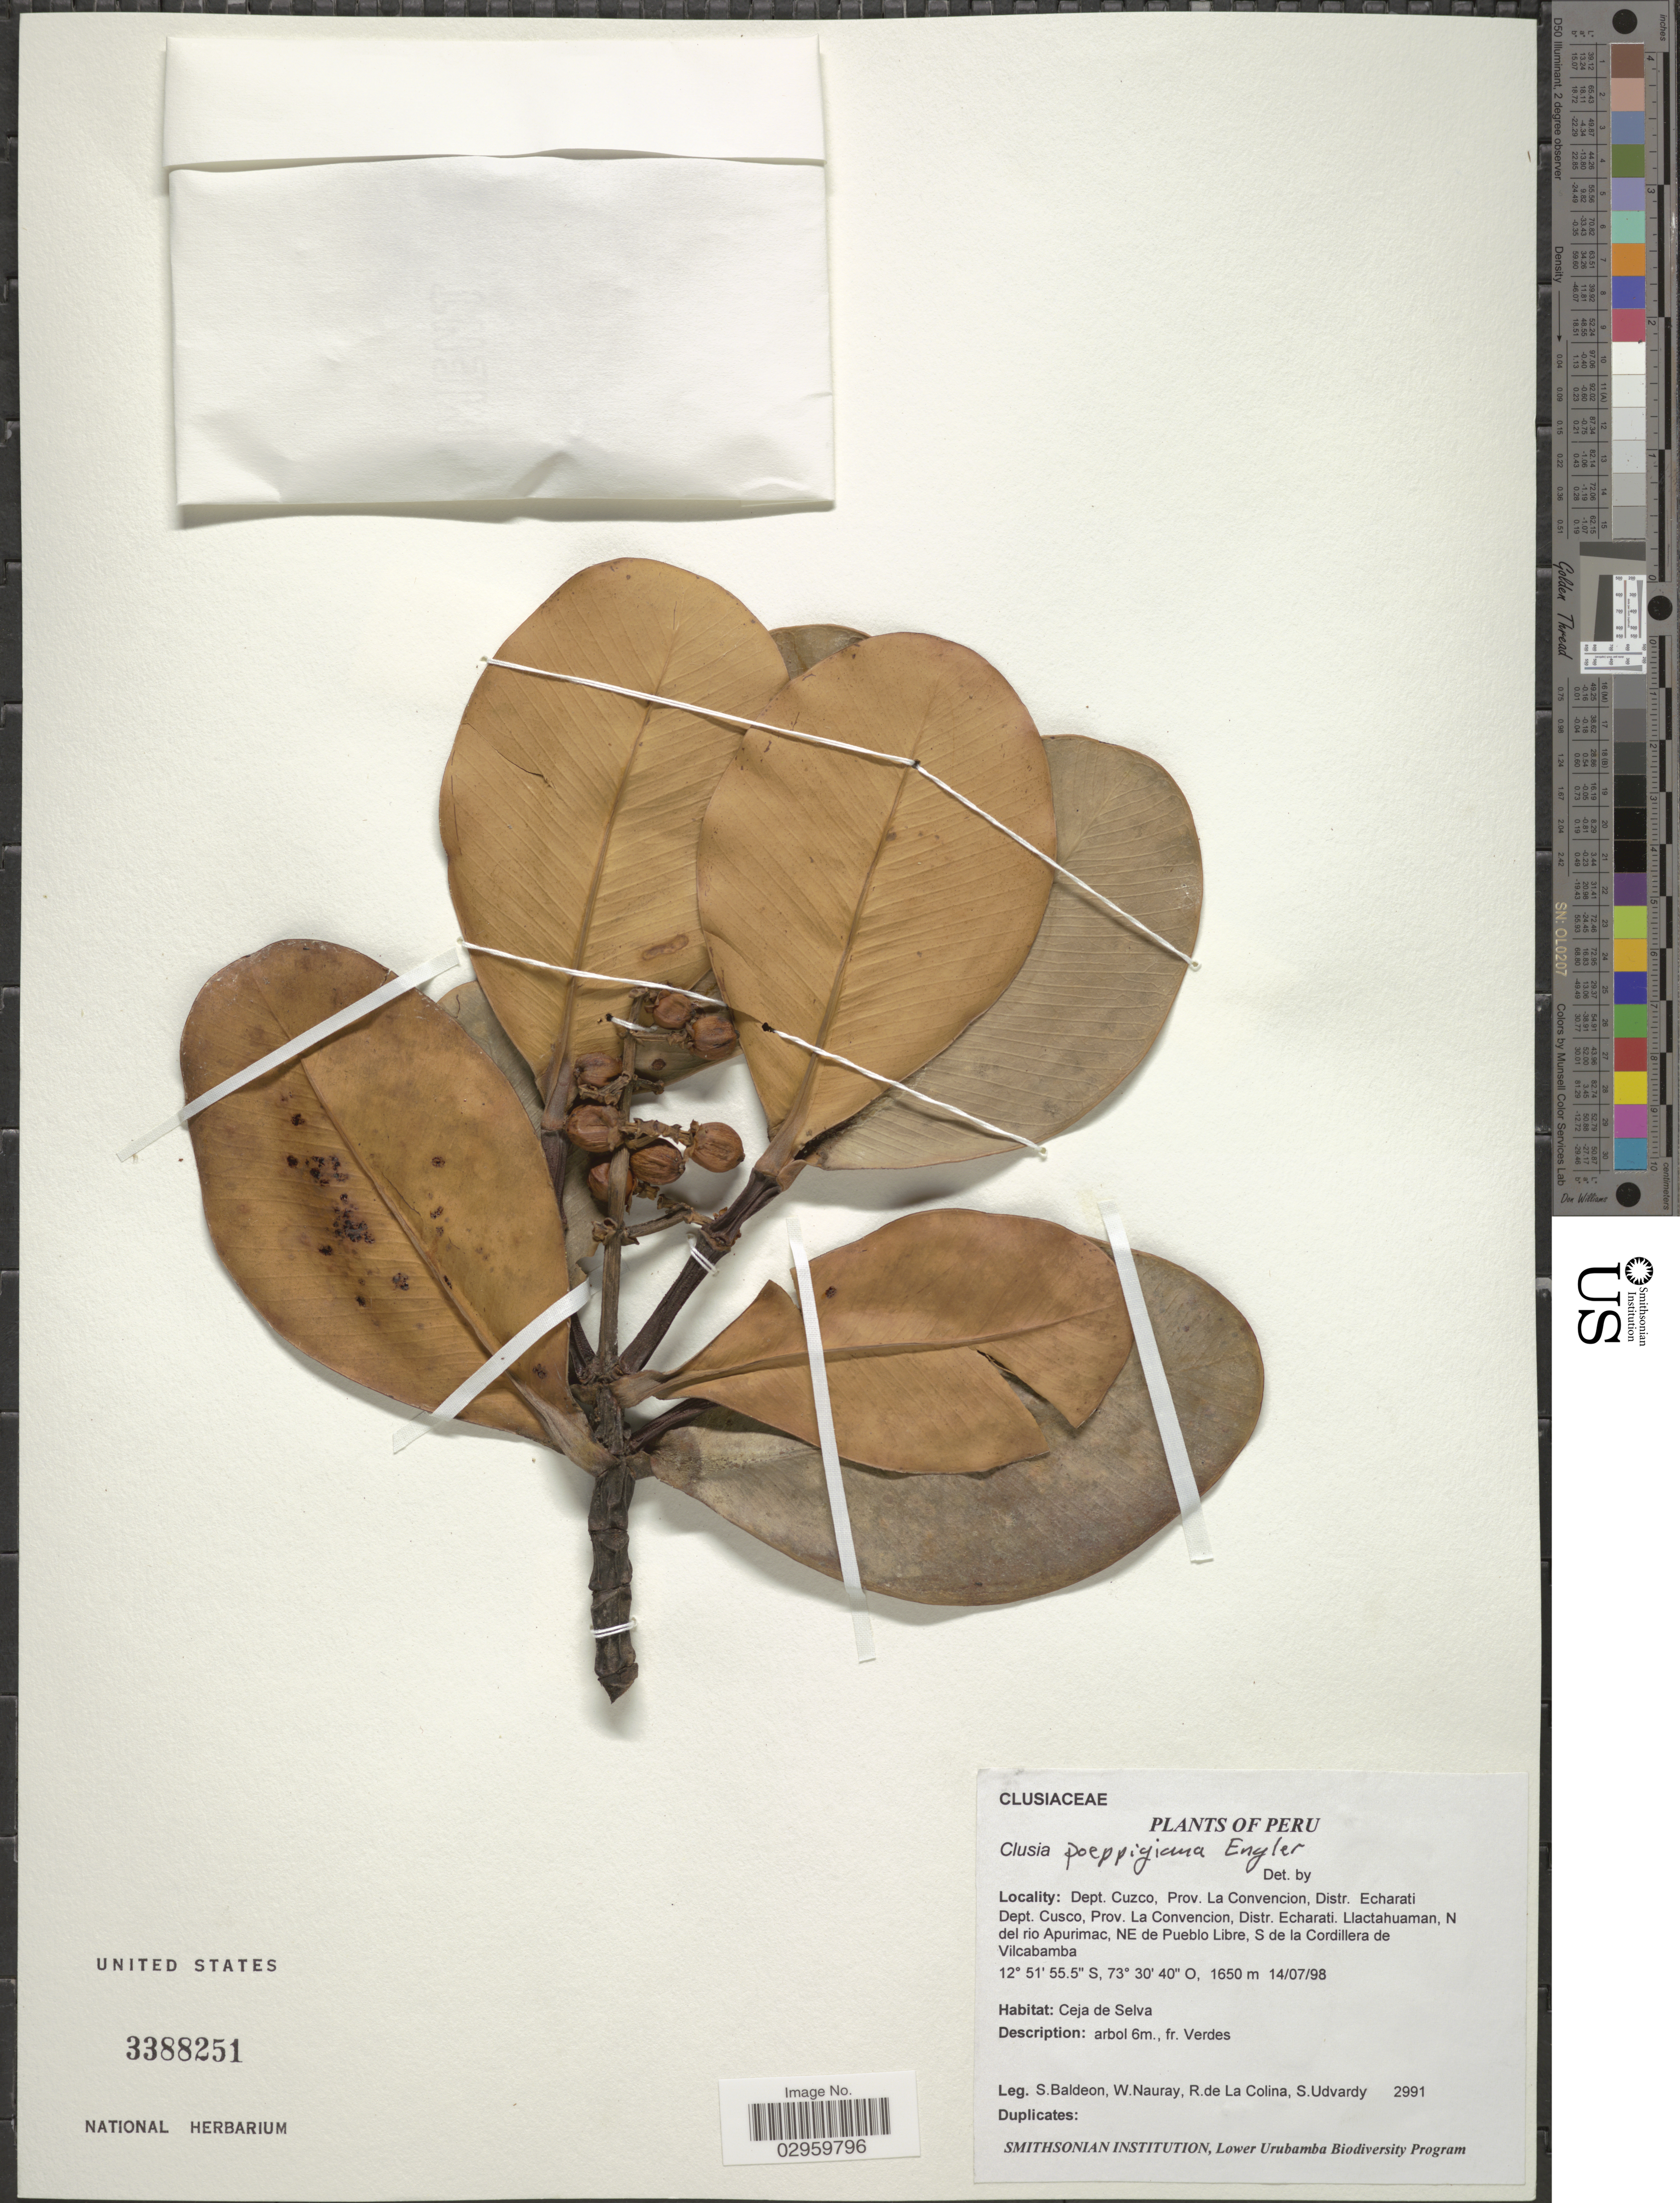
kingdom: Plantae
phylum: Tracheophyta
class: Magnoliopsida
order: Malpighiales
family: Clusiaceae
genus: Clusia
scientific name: Clusia poeppigiana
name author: Engl.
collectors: S. Baldeon, W. Nauray, R. Colina & S. Udvardy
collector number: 2991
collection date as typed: Transcribed d/m/y: 14/7/98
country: Peru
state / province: Cusco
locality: Dept. Cuzco, Prov. La Convencion, Distr. Echarati. Llactahuaman, N del rio Apurimac, NE de Pueblo Libre, S de la Cordillera de Vilcabamba.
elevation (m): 1650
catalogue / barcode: US 3388251